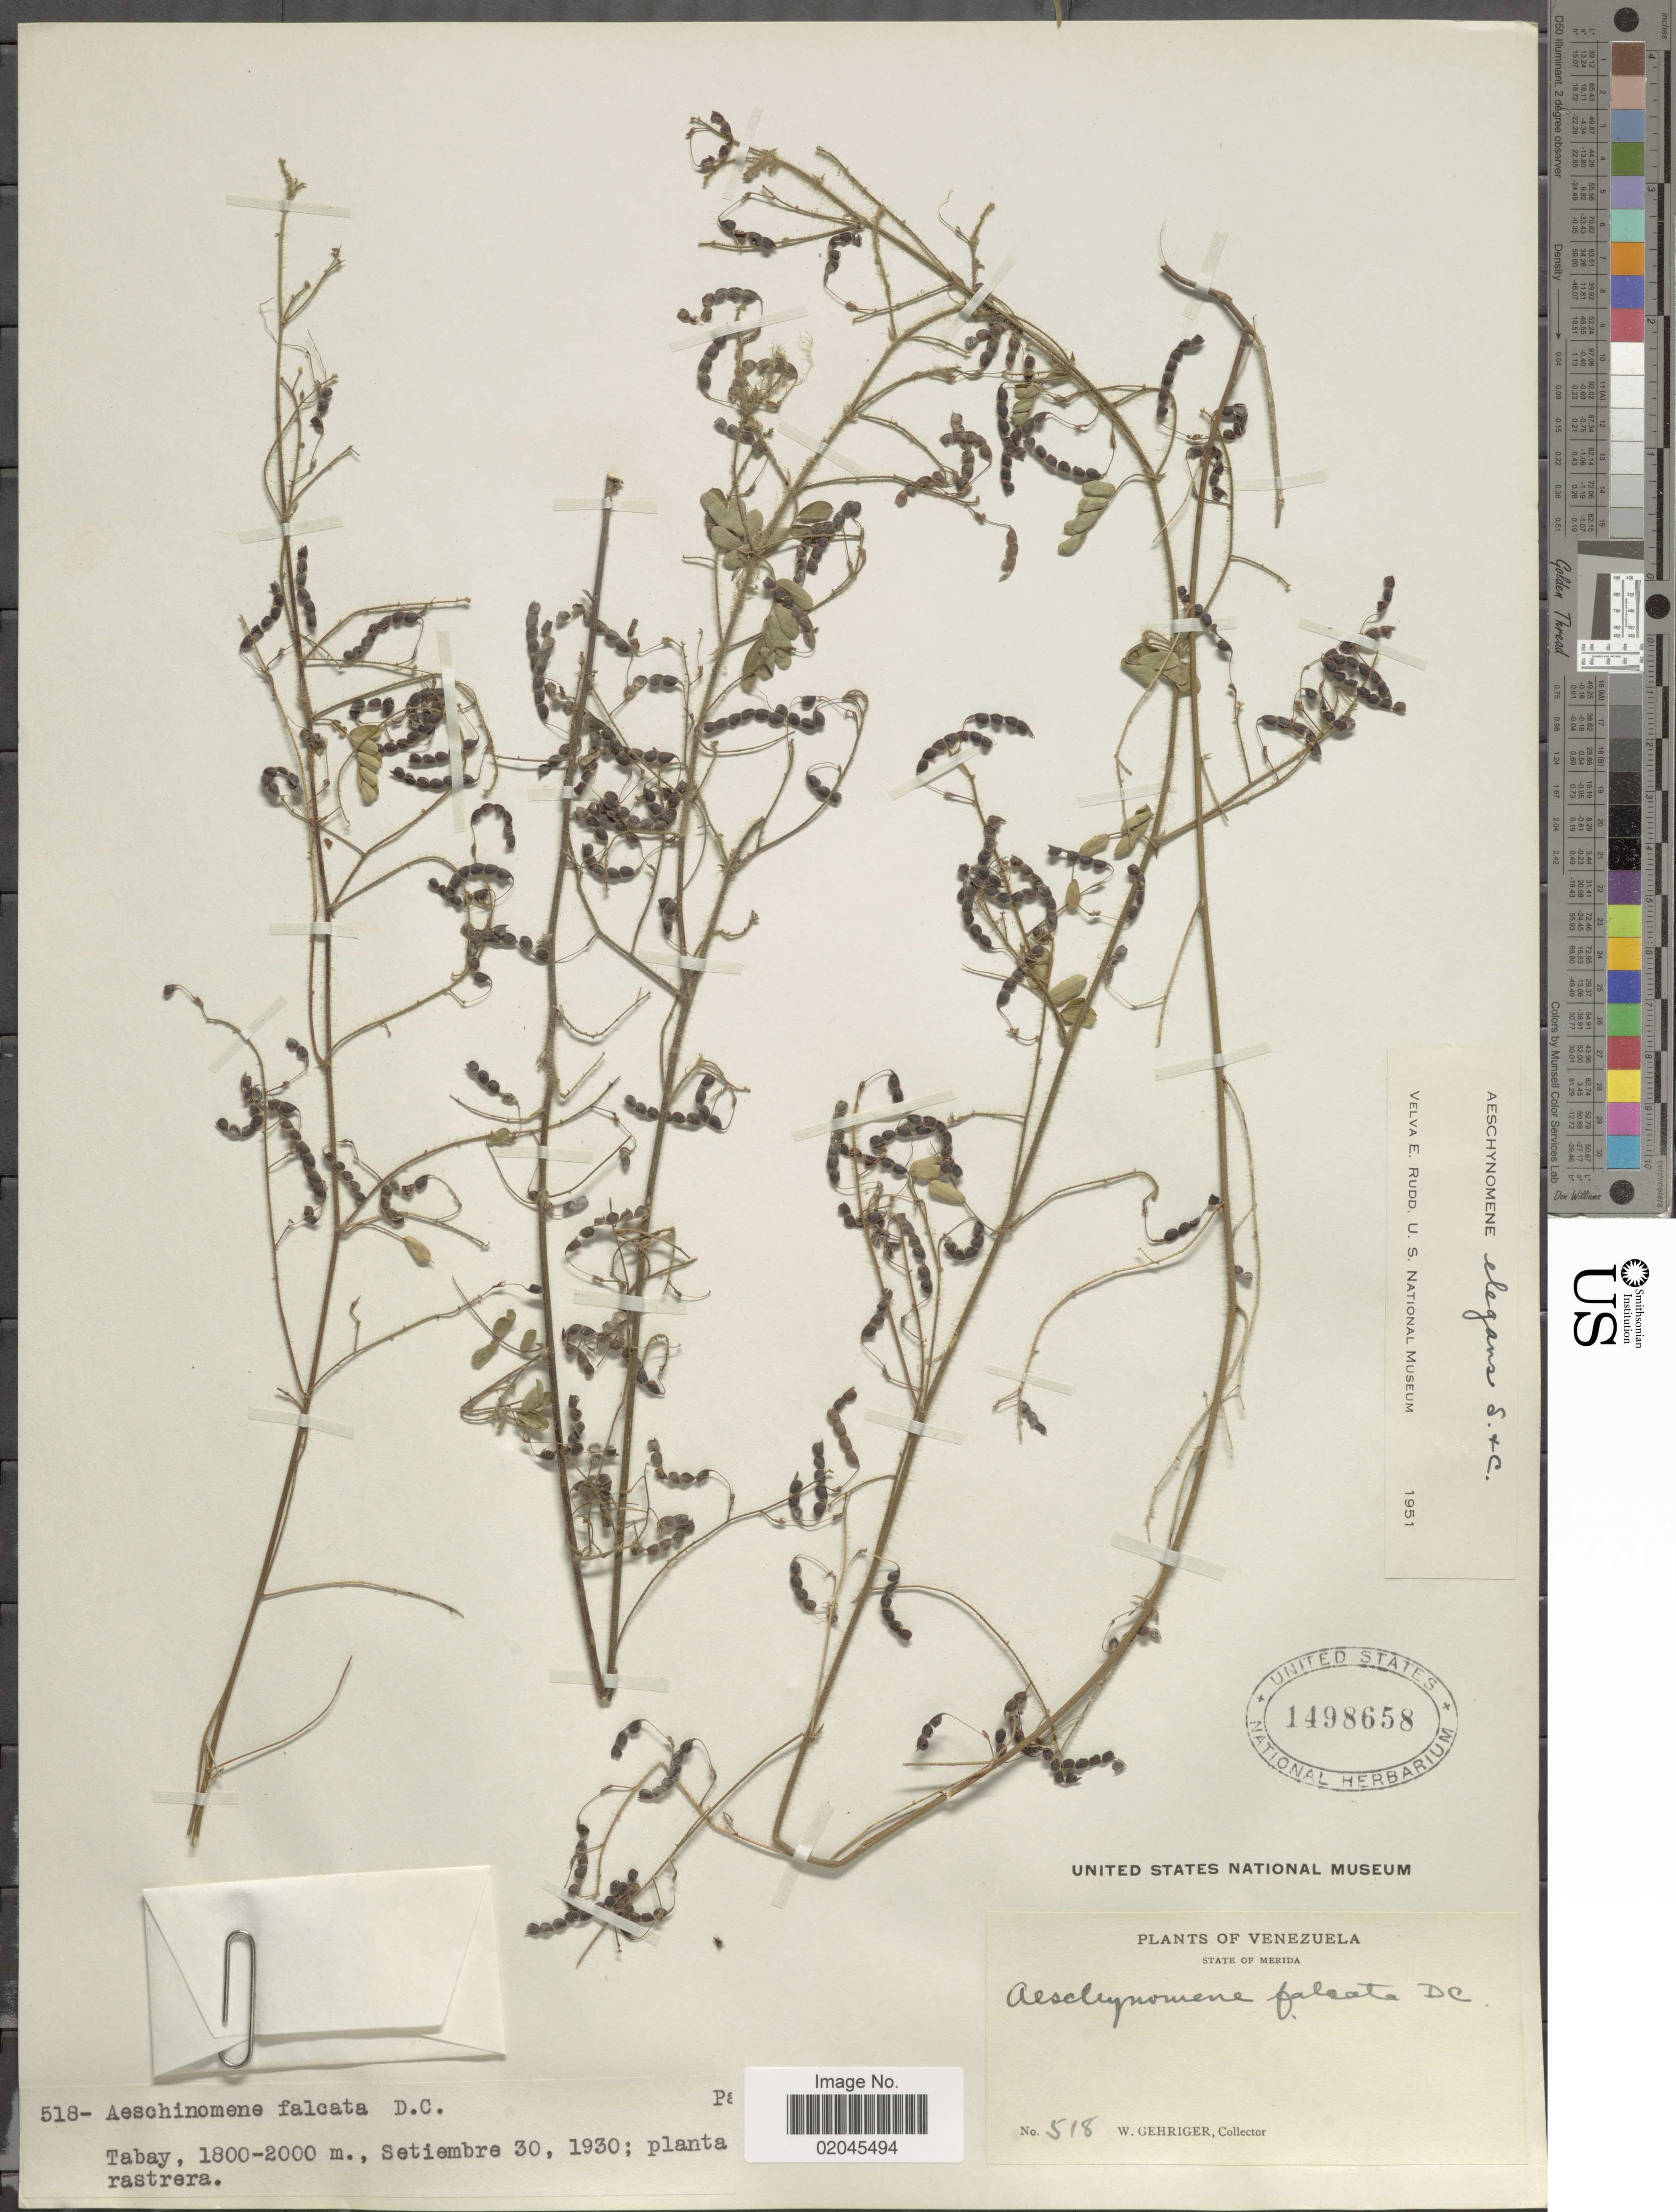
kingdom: Plantae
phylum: Tracheophyta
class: Magnoliopsida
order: Fabales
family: Fabaceae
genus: Aeschynomene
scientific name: Aeschynomene elegans var. elegans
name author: Cham. ex Schltdl.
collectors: W. Gehriger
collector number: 3518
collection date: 1930-09-30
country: Venezuela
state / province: Mérida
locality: State of Merida, Tabay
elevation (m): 1800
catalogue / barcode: US 1498658